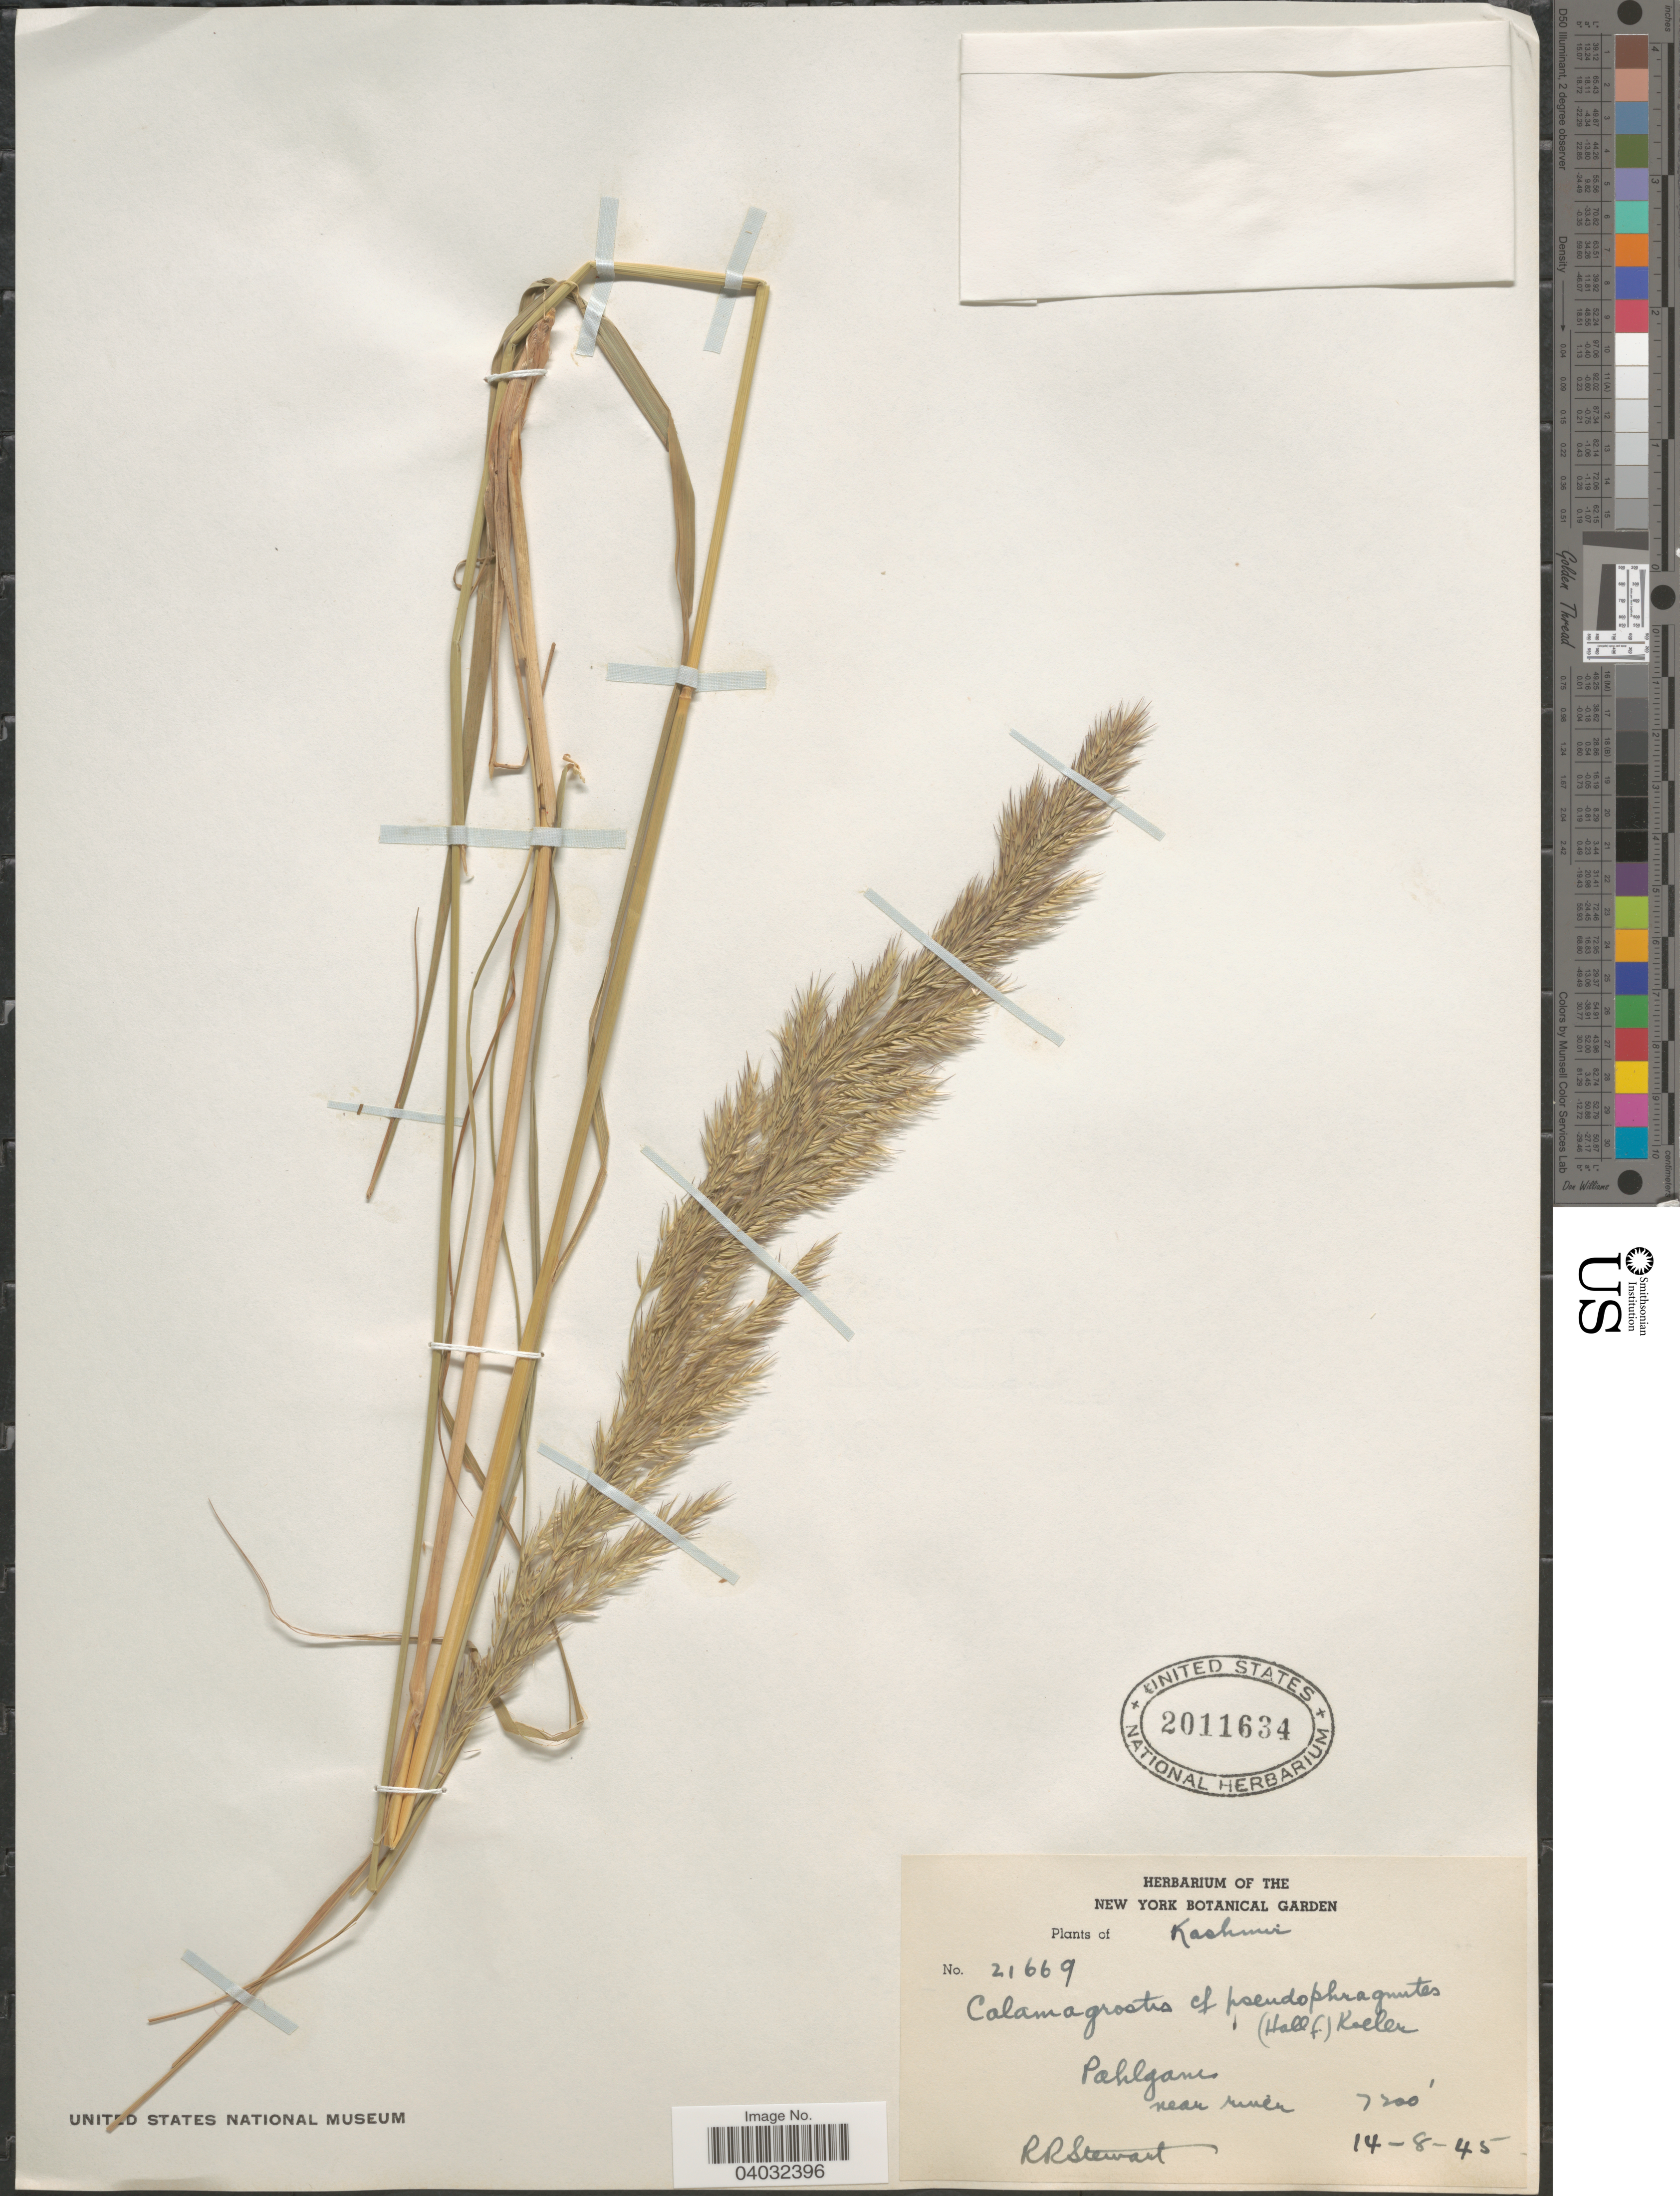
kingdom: Plantae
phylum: Tracheophyta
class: Liliopsida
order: Poales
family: Poaceae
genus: Calamagrostis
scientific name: Calamagrostis pseudophragmites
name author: (Haller f.) Koeler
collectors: R. Stewart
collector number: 21669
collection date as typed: Transcribed d/m/y: 14/8/45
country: India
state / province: Jammu and Kashmir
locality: Kashmir. Pahlgam near river.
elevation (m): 2195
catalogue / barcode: US 2011634